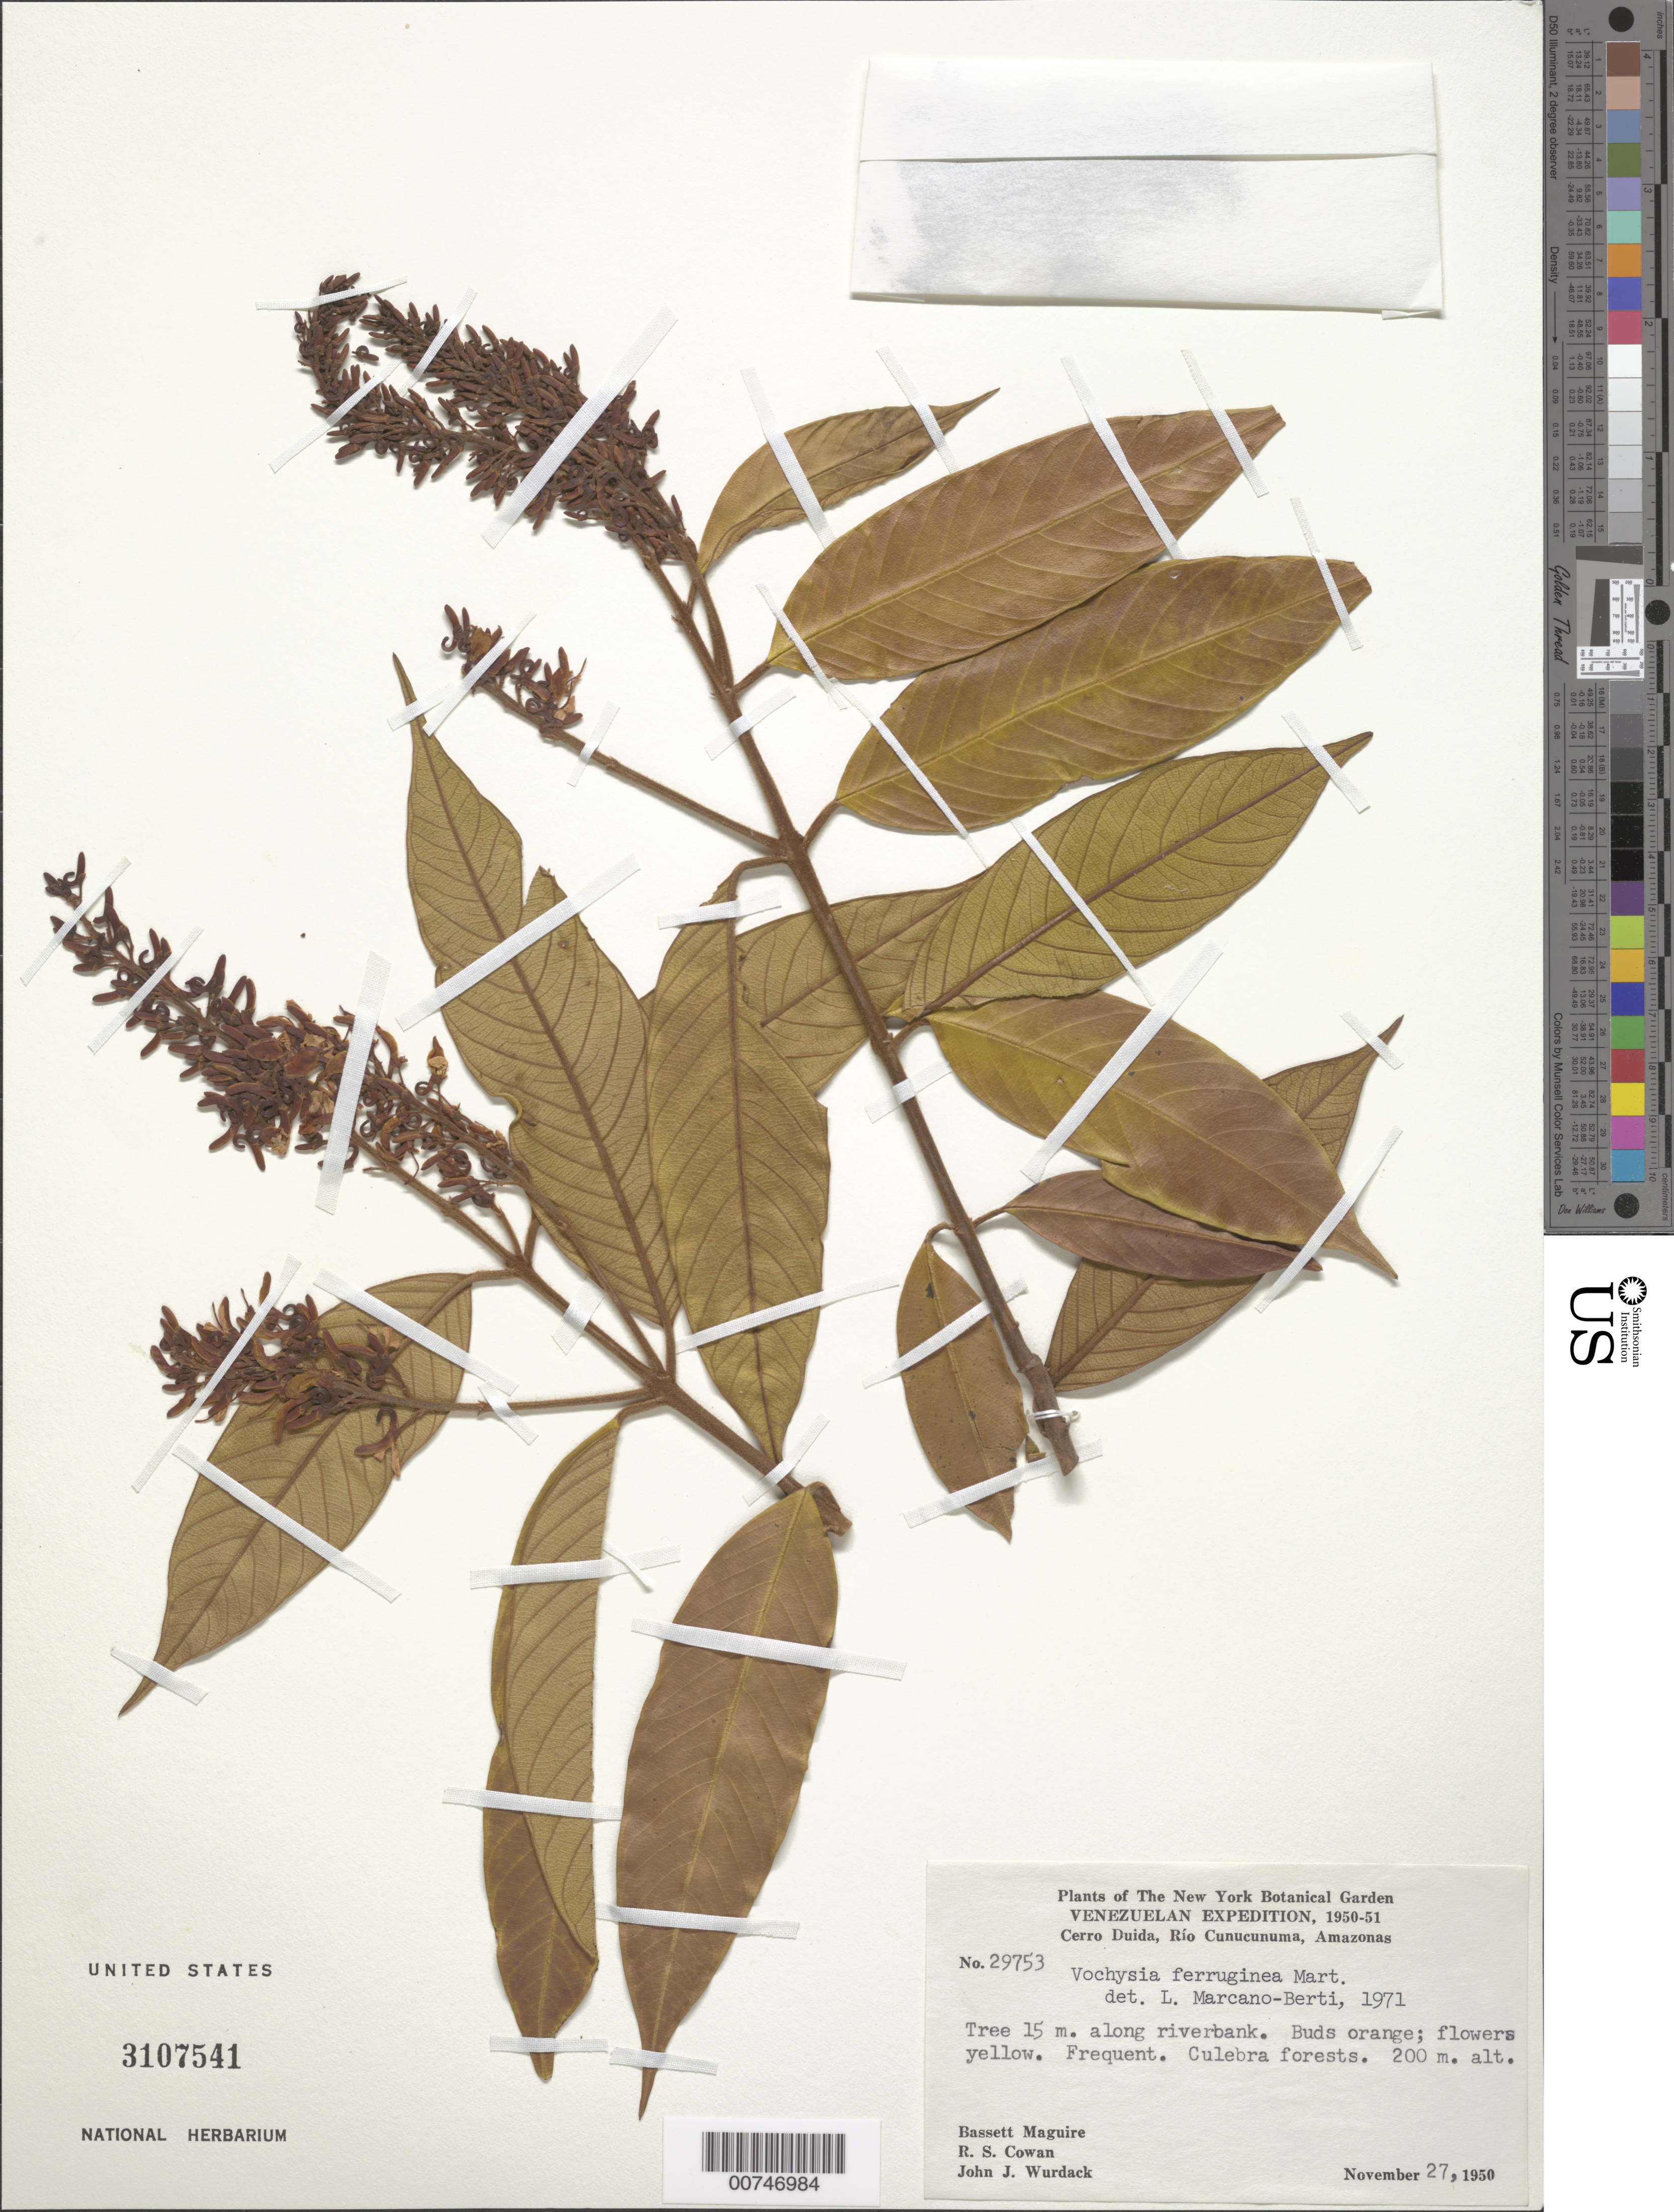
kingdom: Plantae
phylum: Tracheophyta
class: Magnoliopsida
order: Myrtales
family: Vochysiaceae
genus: Vochysia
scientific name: Vochysia ferruginea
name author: Mart.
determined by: Marcano-Berti, L.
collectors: B. Maguire, R. S. Cowan & J. J. Wurdack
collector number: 29753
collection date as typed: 27-Nov-50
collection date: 1950-11-27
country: Venezuela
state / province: Amazonas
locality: Cerro Duida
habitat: Culebra forests; along riverbank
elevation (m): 200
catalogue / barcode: US 3107541